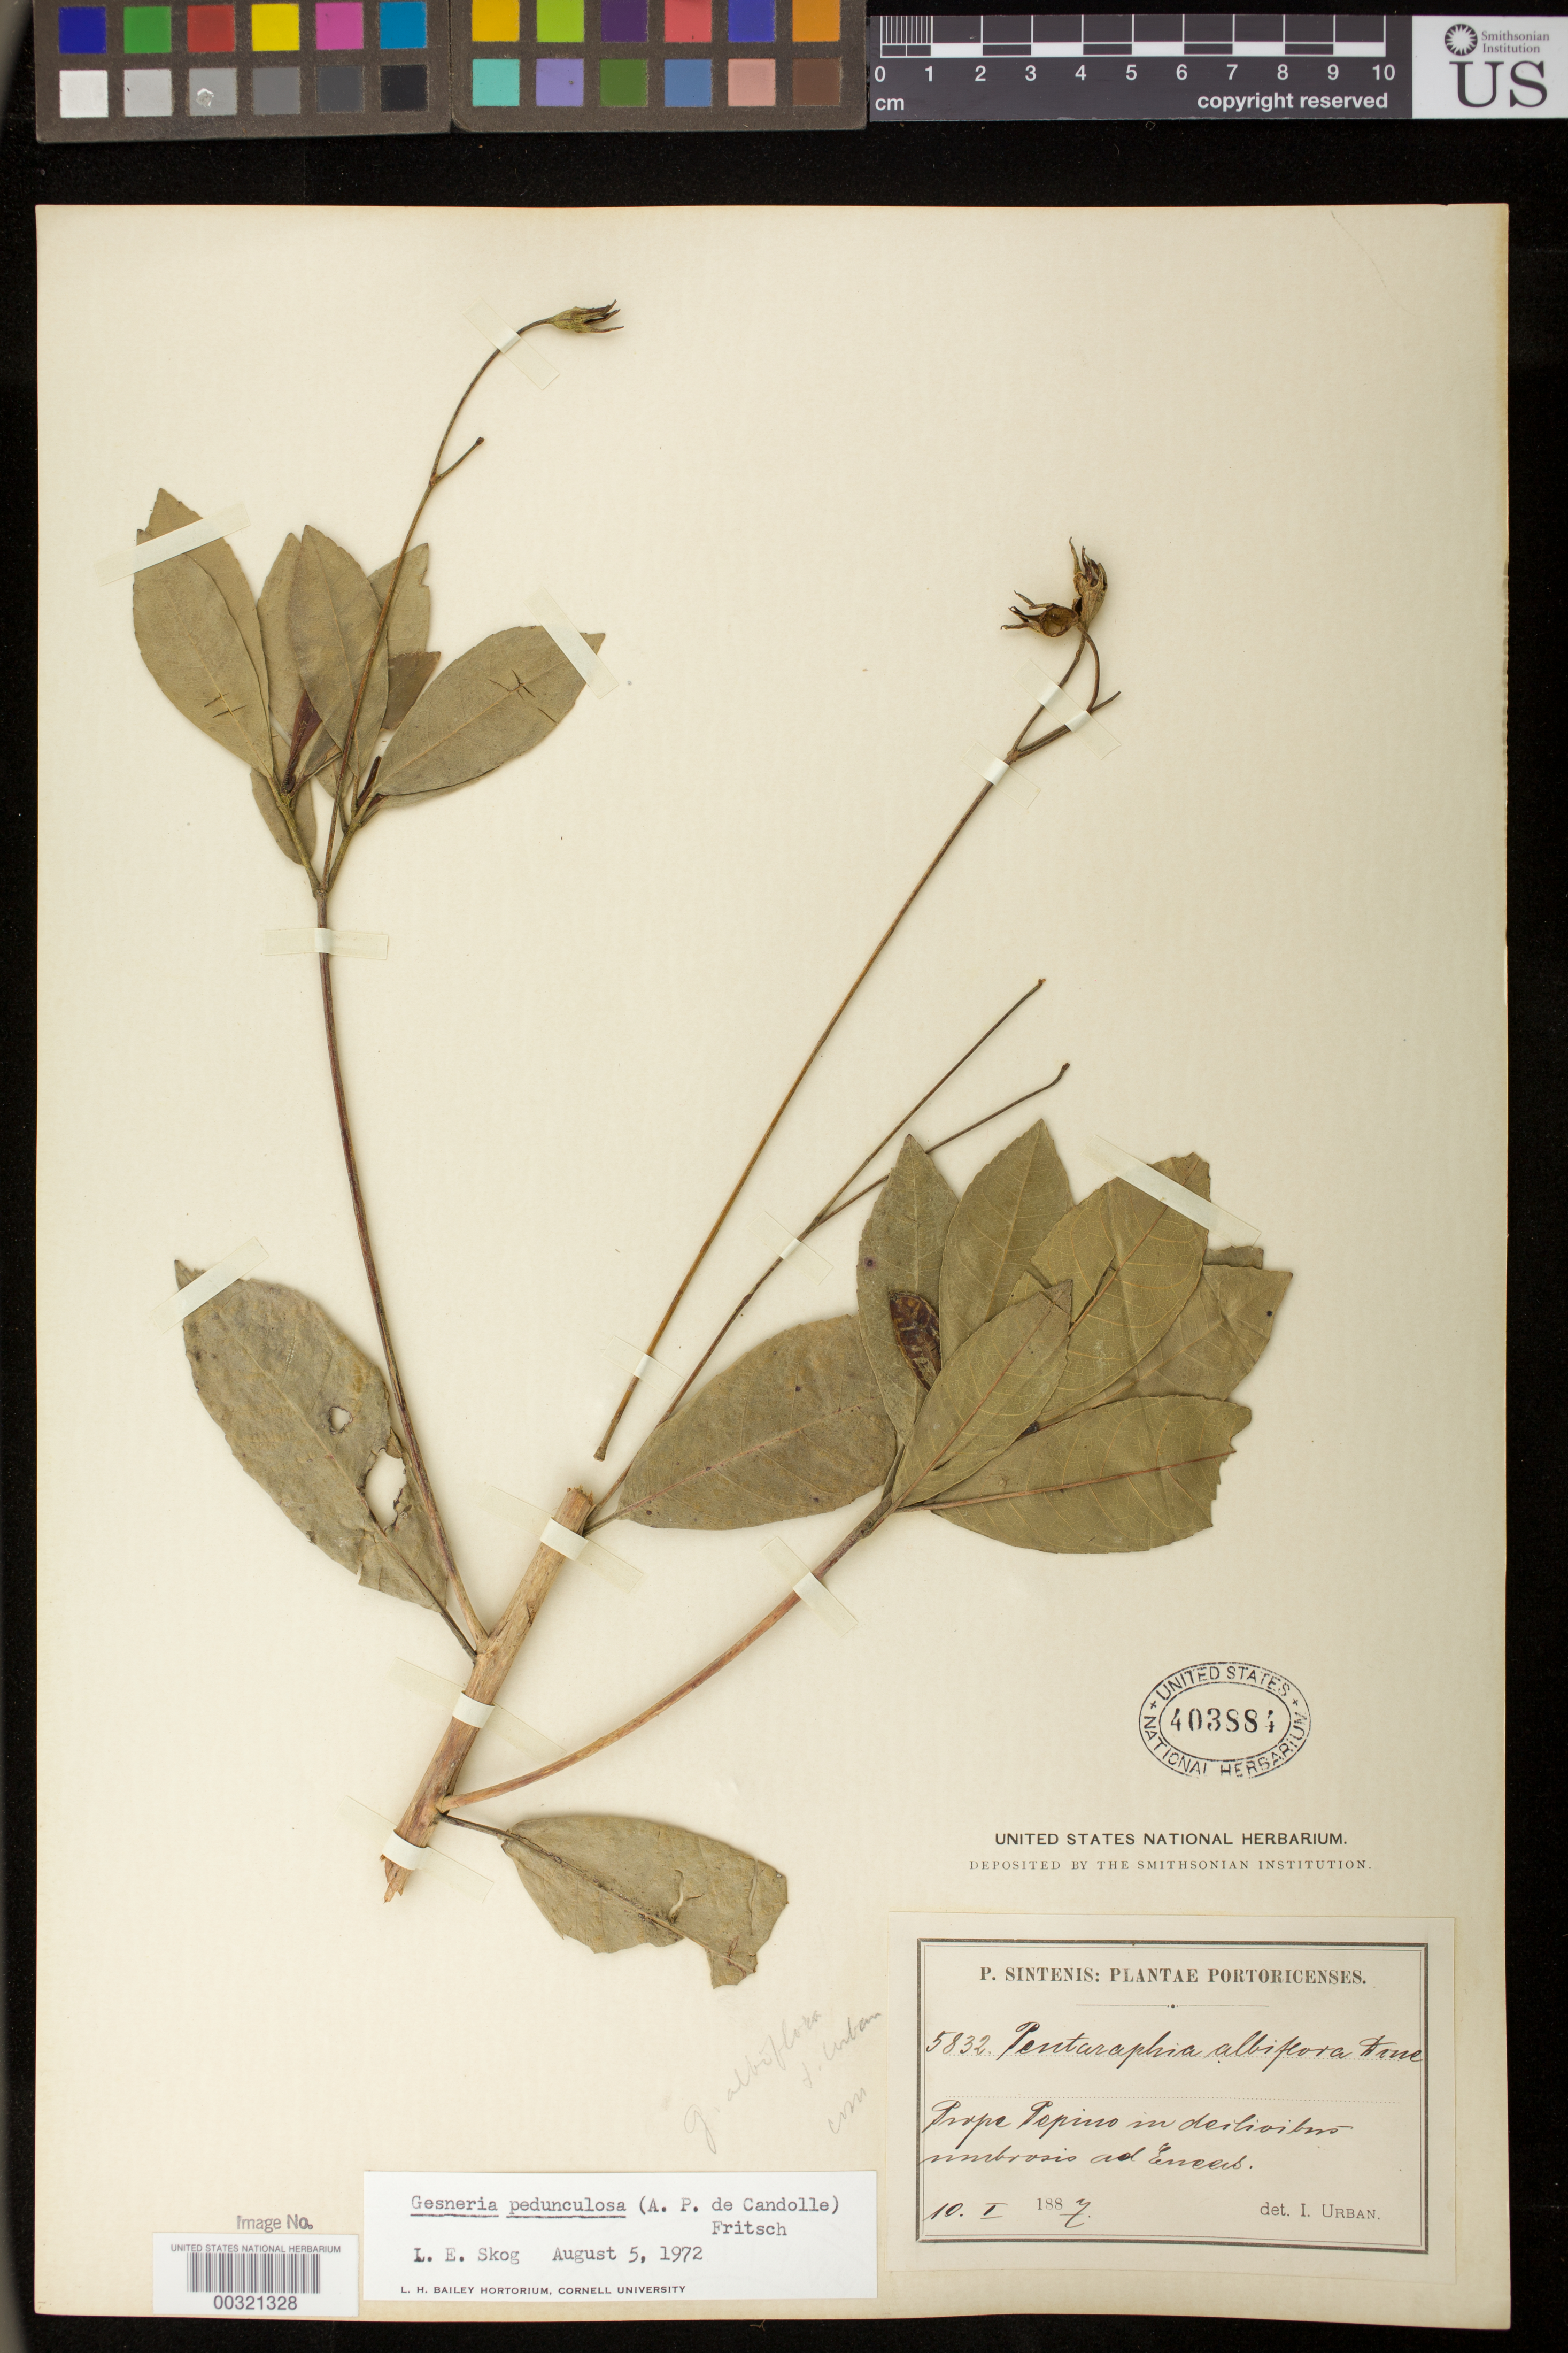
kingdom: Plantae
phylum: Tracheophyta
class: Magnoliopsida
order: Lamiales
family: Gesneriaceae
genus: Gesneria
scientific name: Gesneria pedunculosa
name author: (DC.) Fritsch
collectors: P. Sintenis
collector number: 5832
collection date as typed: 10 Jan 1887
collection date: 1887-01-10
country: Puerto Rico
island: Puerto Rico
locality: Prope Pepino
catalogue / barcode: US 403884